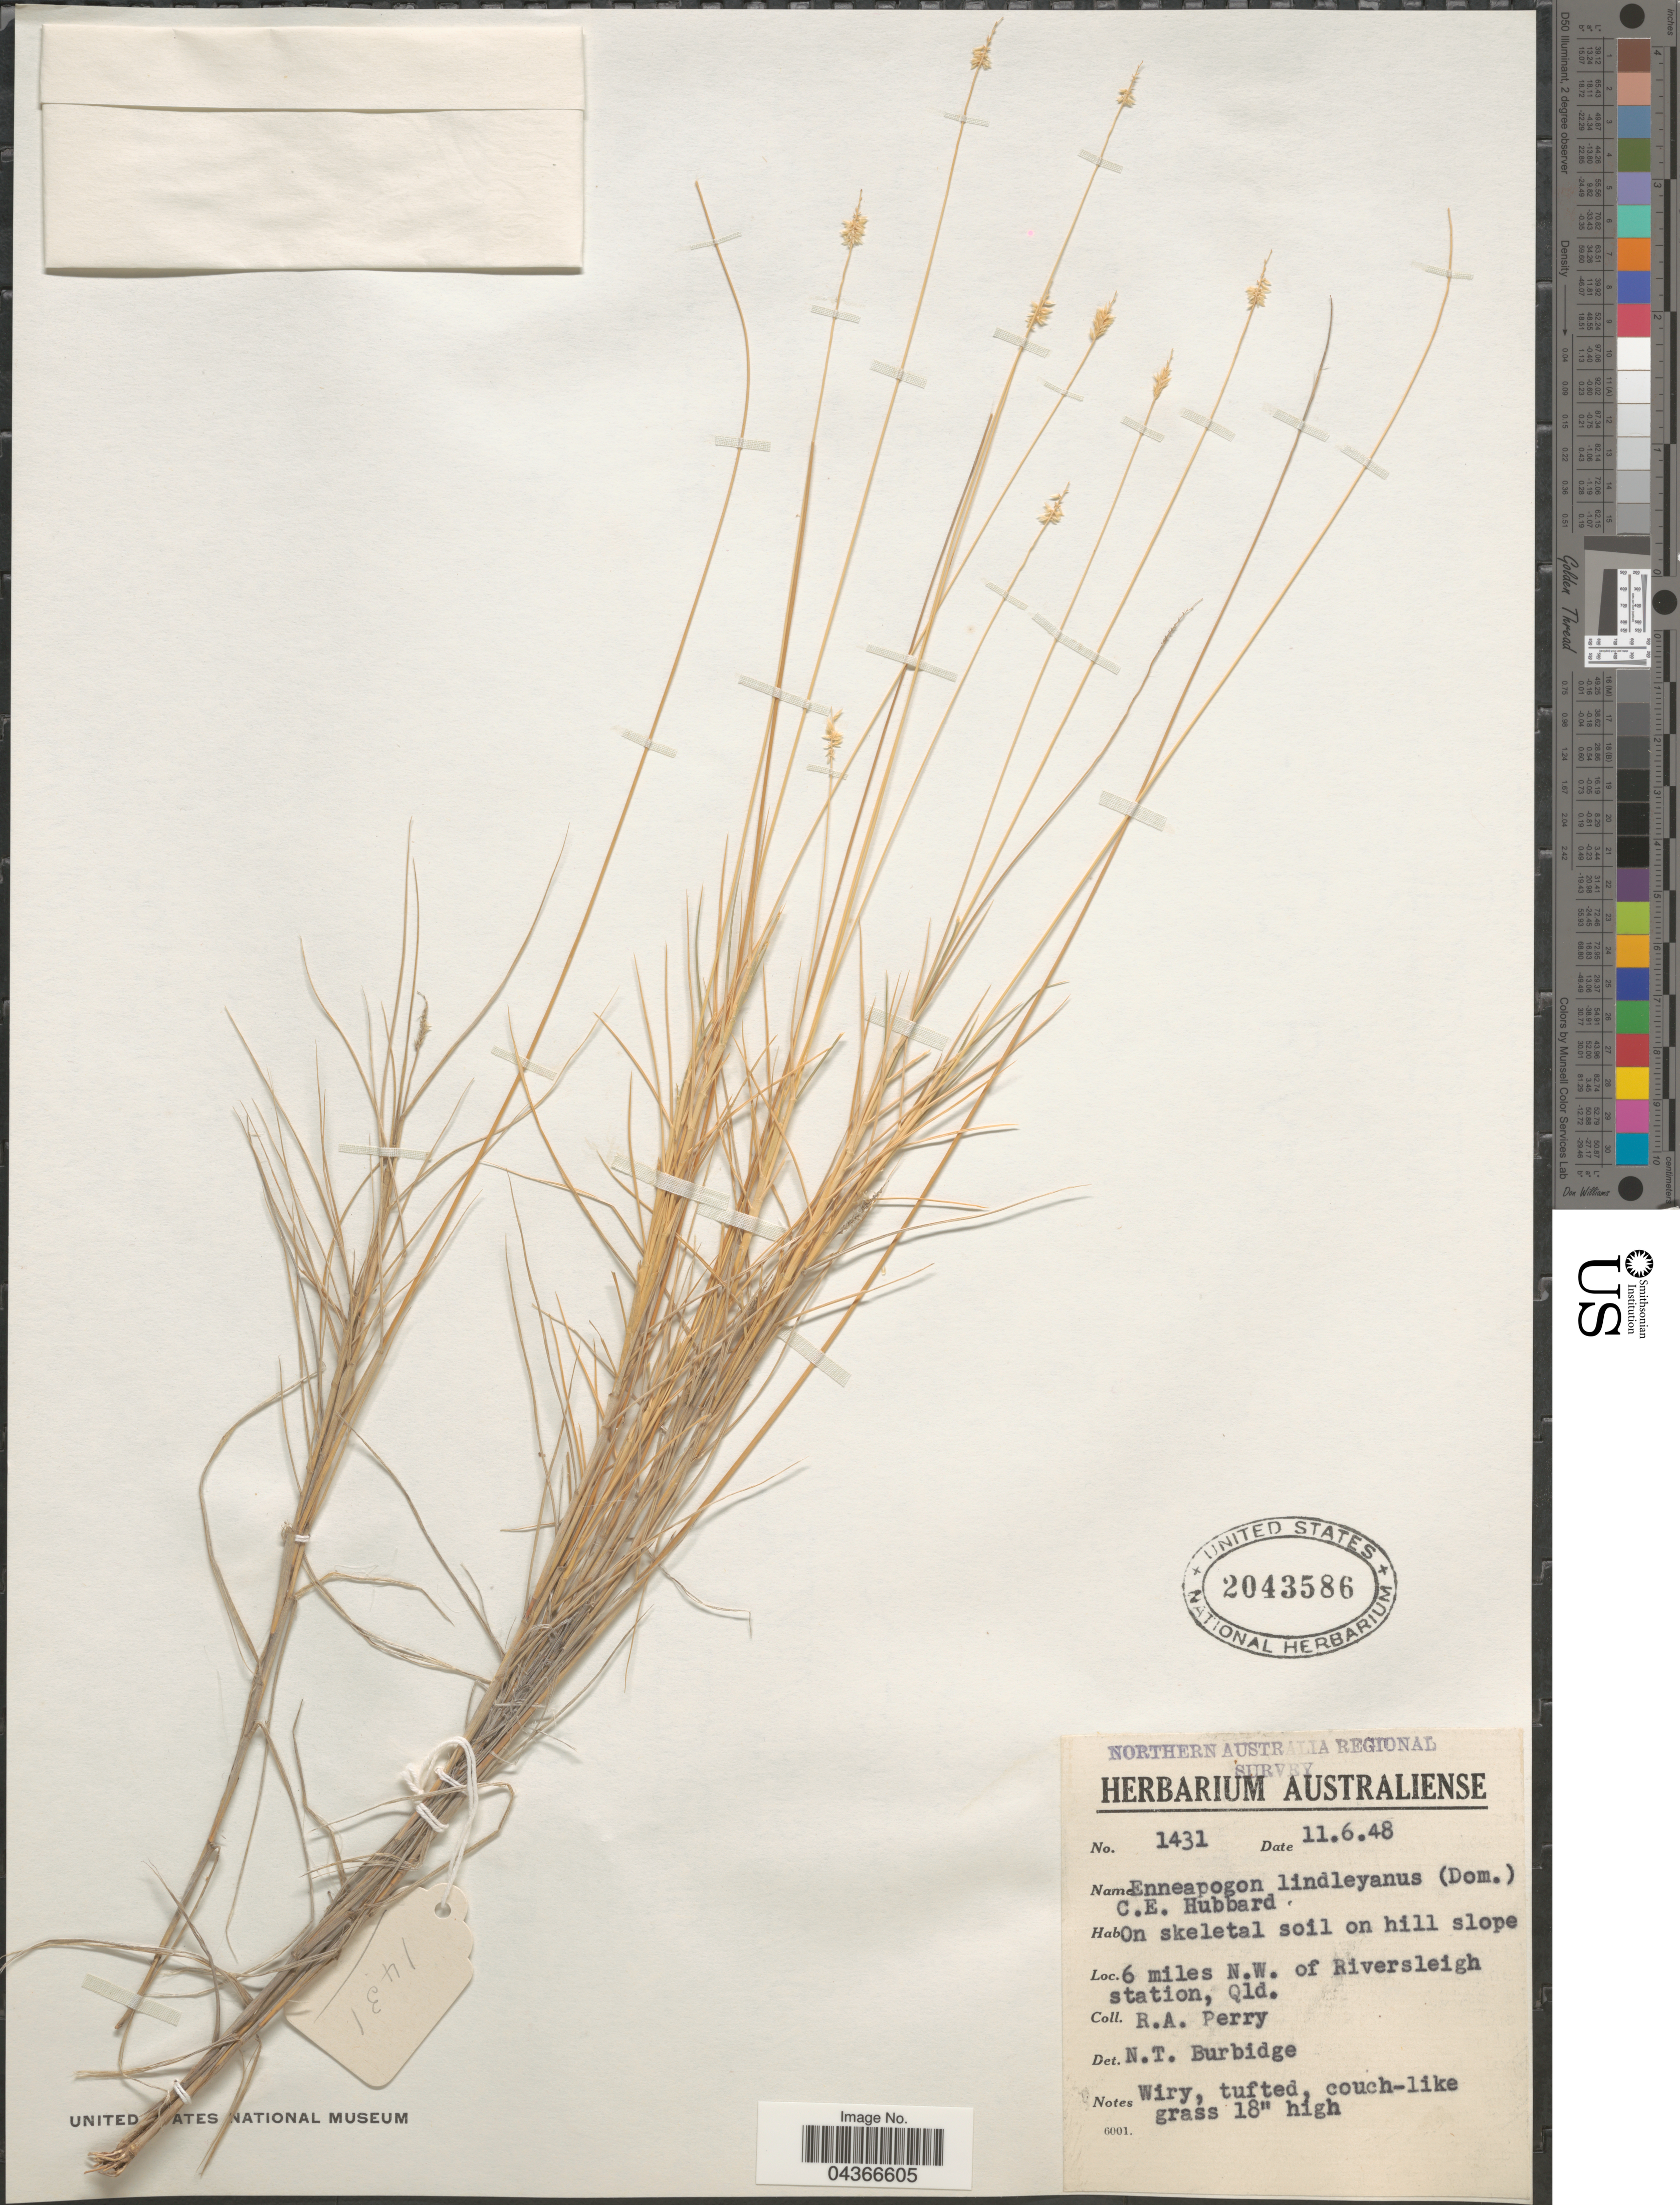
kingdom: Plantae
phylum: Tracheophyta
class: Liliopsida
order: Poales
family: Poaceae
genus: Enneapogon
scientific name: Enneapogon lindleyanus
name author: (Domin) C.E. Hubb.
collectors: Perry, R. A.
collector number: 1431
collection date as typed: Transcribed d/m/y: 11/6/48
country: Australia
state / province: Queensland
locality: Northern Australia Regional Survey. 6 miles N.W. of Riversleigh station.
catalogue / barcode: US 2043586